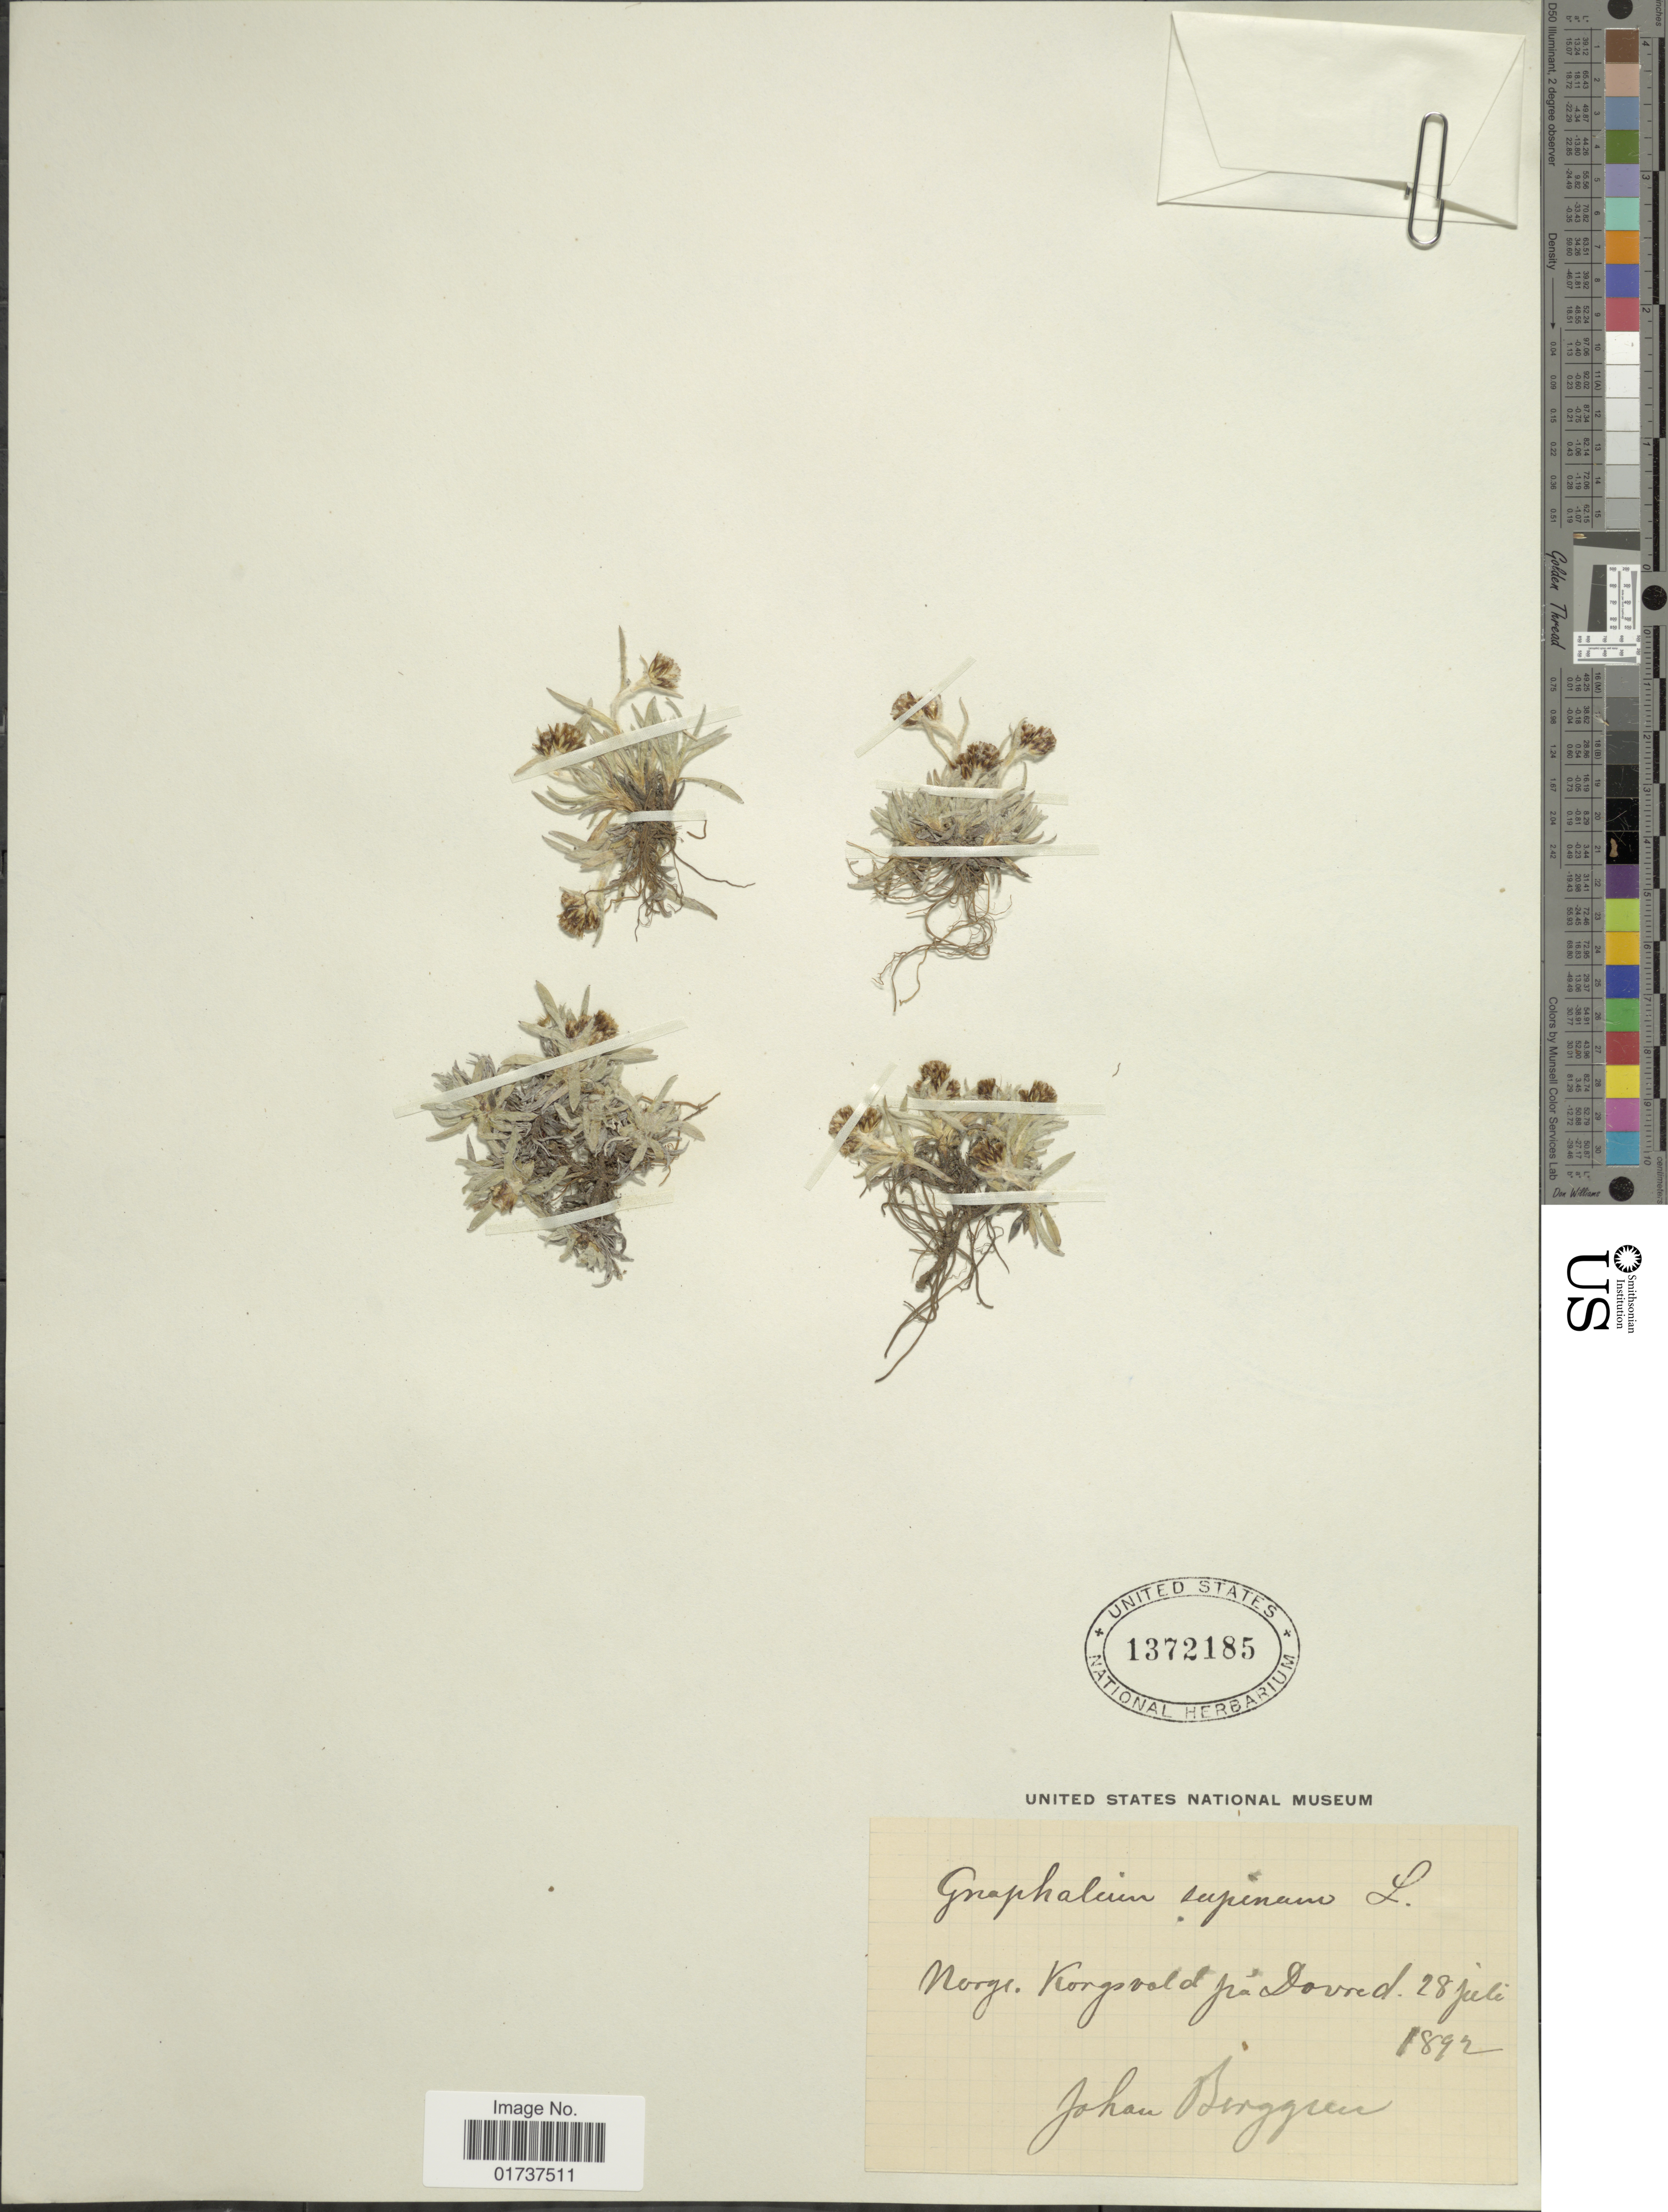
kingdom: Plantae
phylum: Tracheophyta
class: Magnoliopsida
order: Asterales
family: Asteraceae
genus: Gnaphalium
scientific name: Gnaphalium supinum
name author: L.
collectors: J. Berggren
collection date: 1891-07-28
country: Norway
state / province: Oppland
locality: Norgr. Korgsvald fra. Dovred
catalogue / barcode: US 1372185